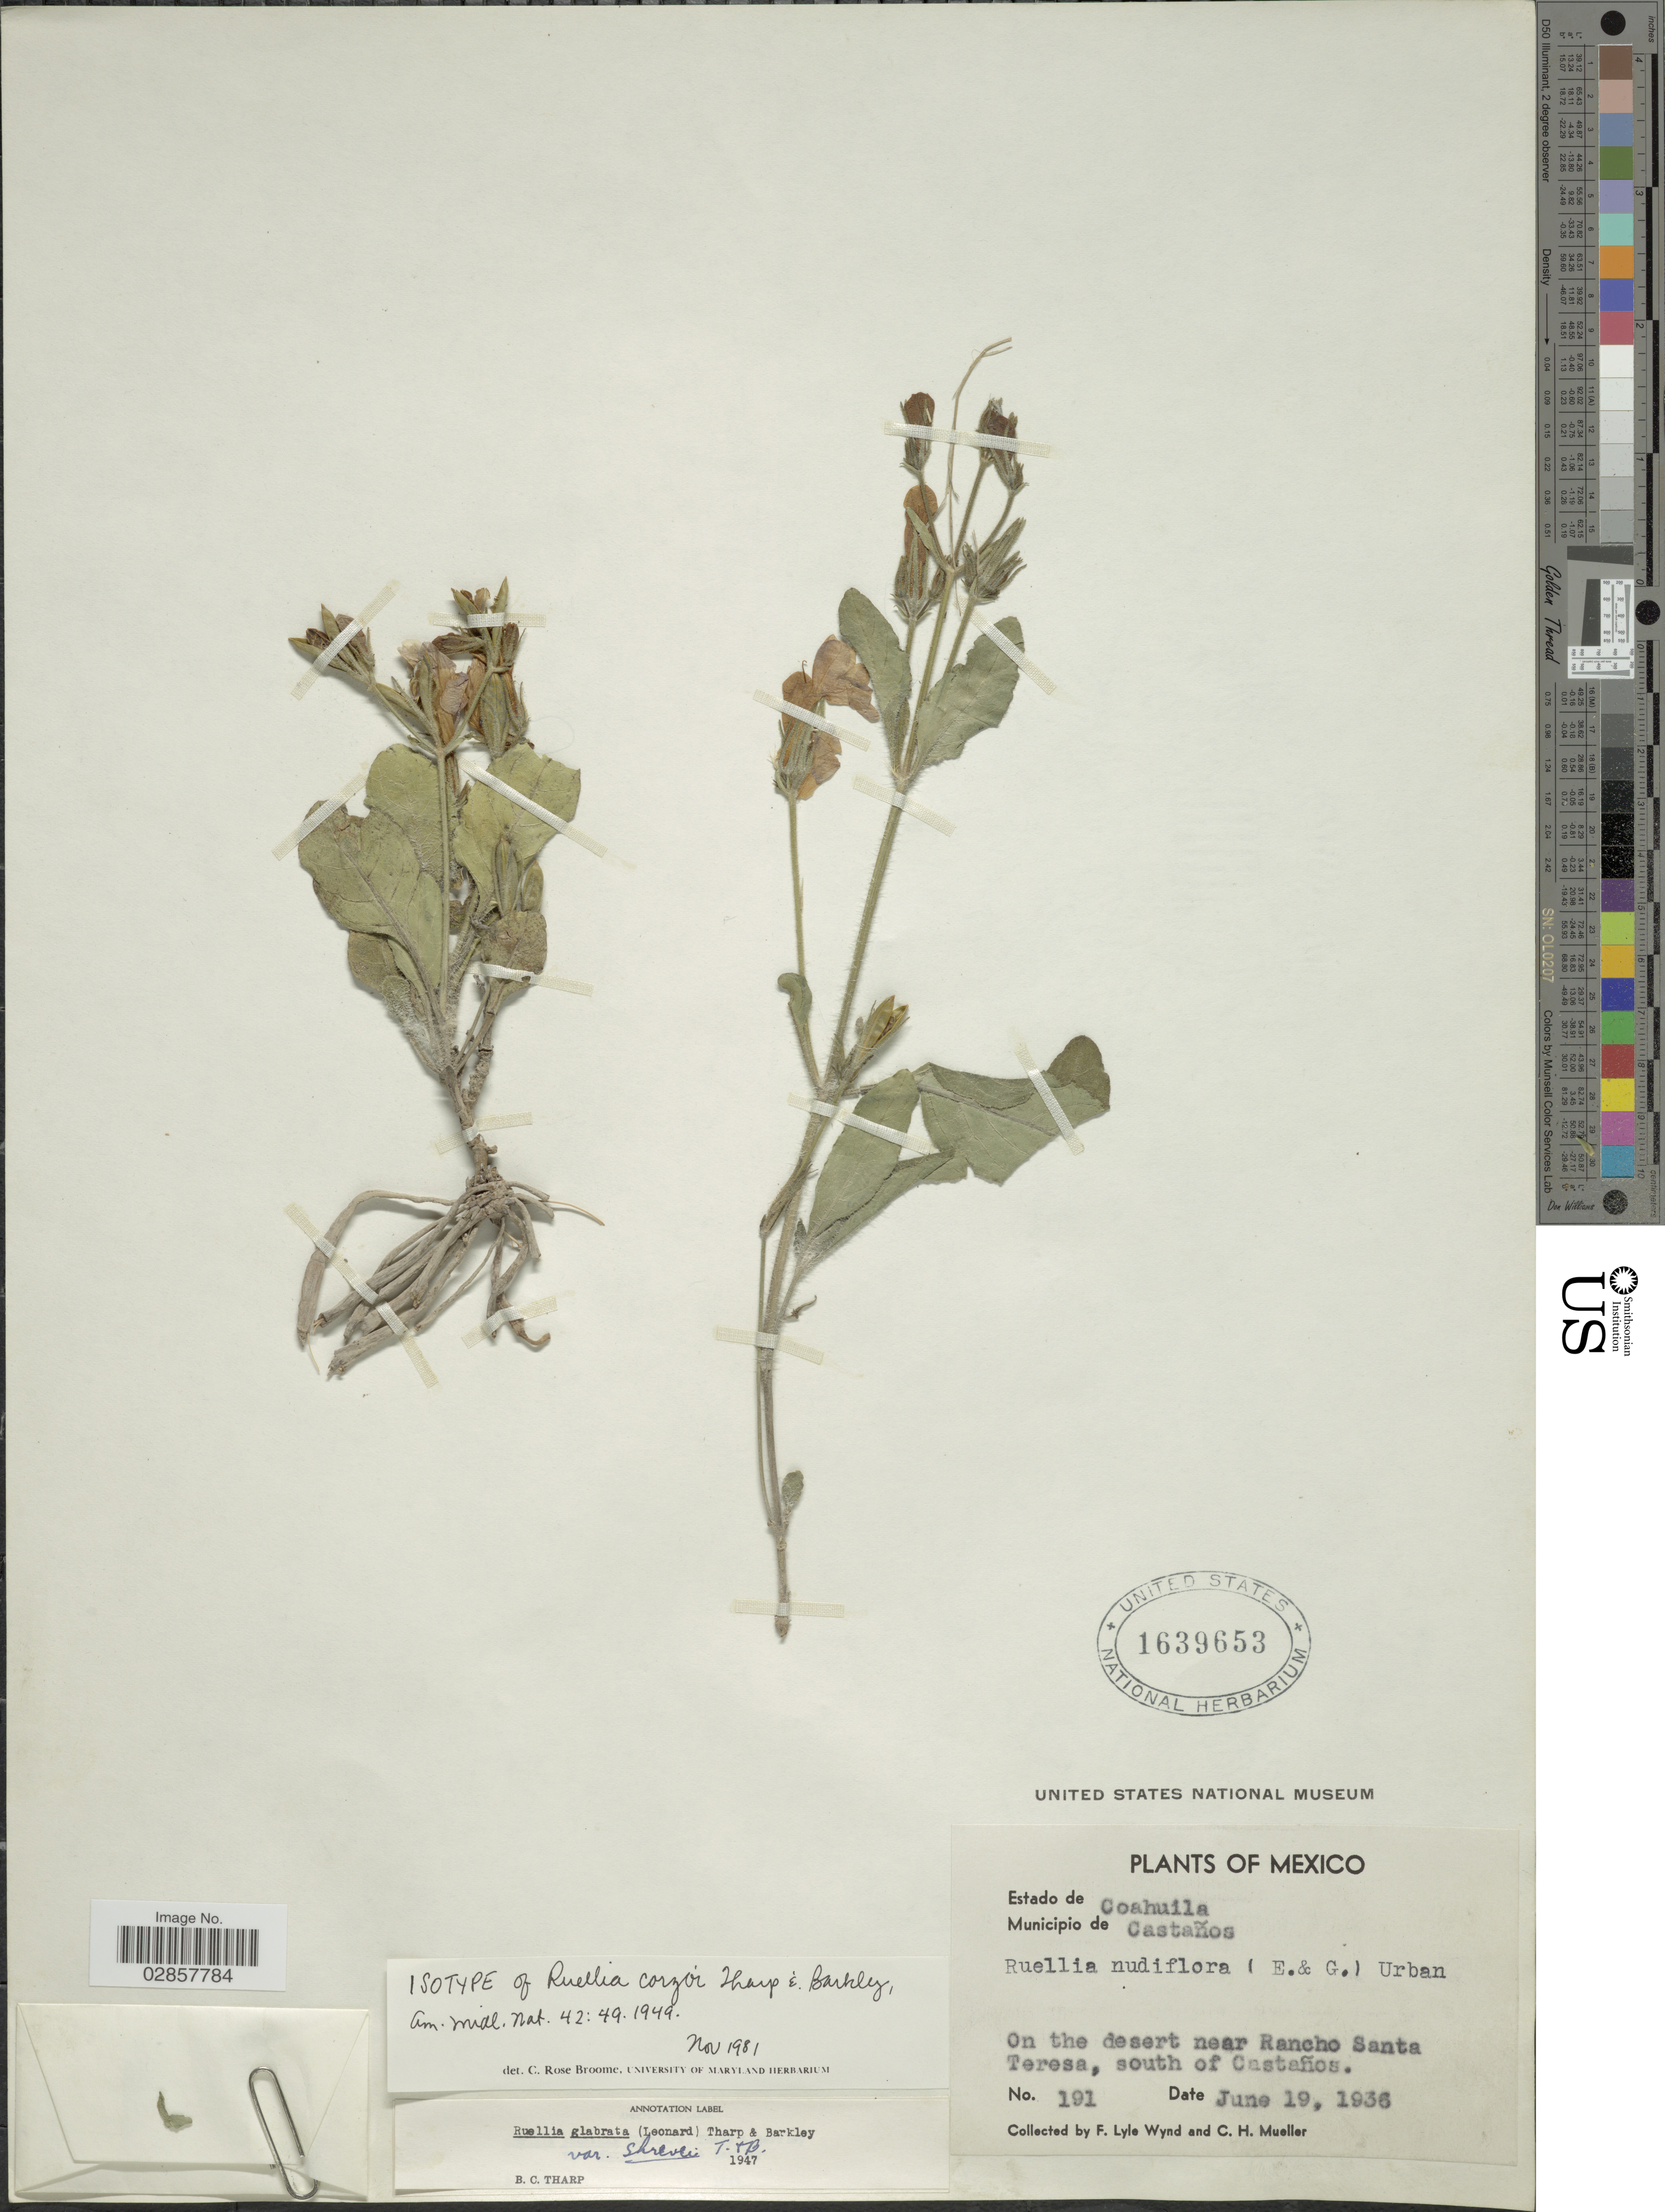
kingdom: Plantae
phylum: Tracheophyta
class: Magnoliopsida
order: Lamiales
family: Acanthaceae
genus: Ruellia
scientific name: Ruellia nudiflora var. glabrata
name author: Leonard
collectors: F. L. Wynd & C. H. Mueller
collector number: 191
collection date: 1936-06-19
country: Mexico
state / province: Coahuila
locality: Municipio de Castaños. On the desert near Rancho Santa Teresa, south of Castaños.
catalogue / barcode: US 1639653